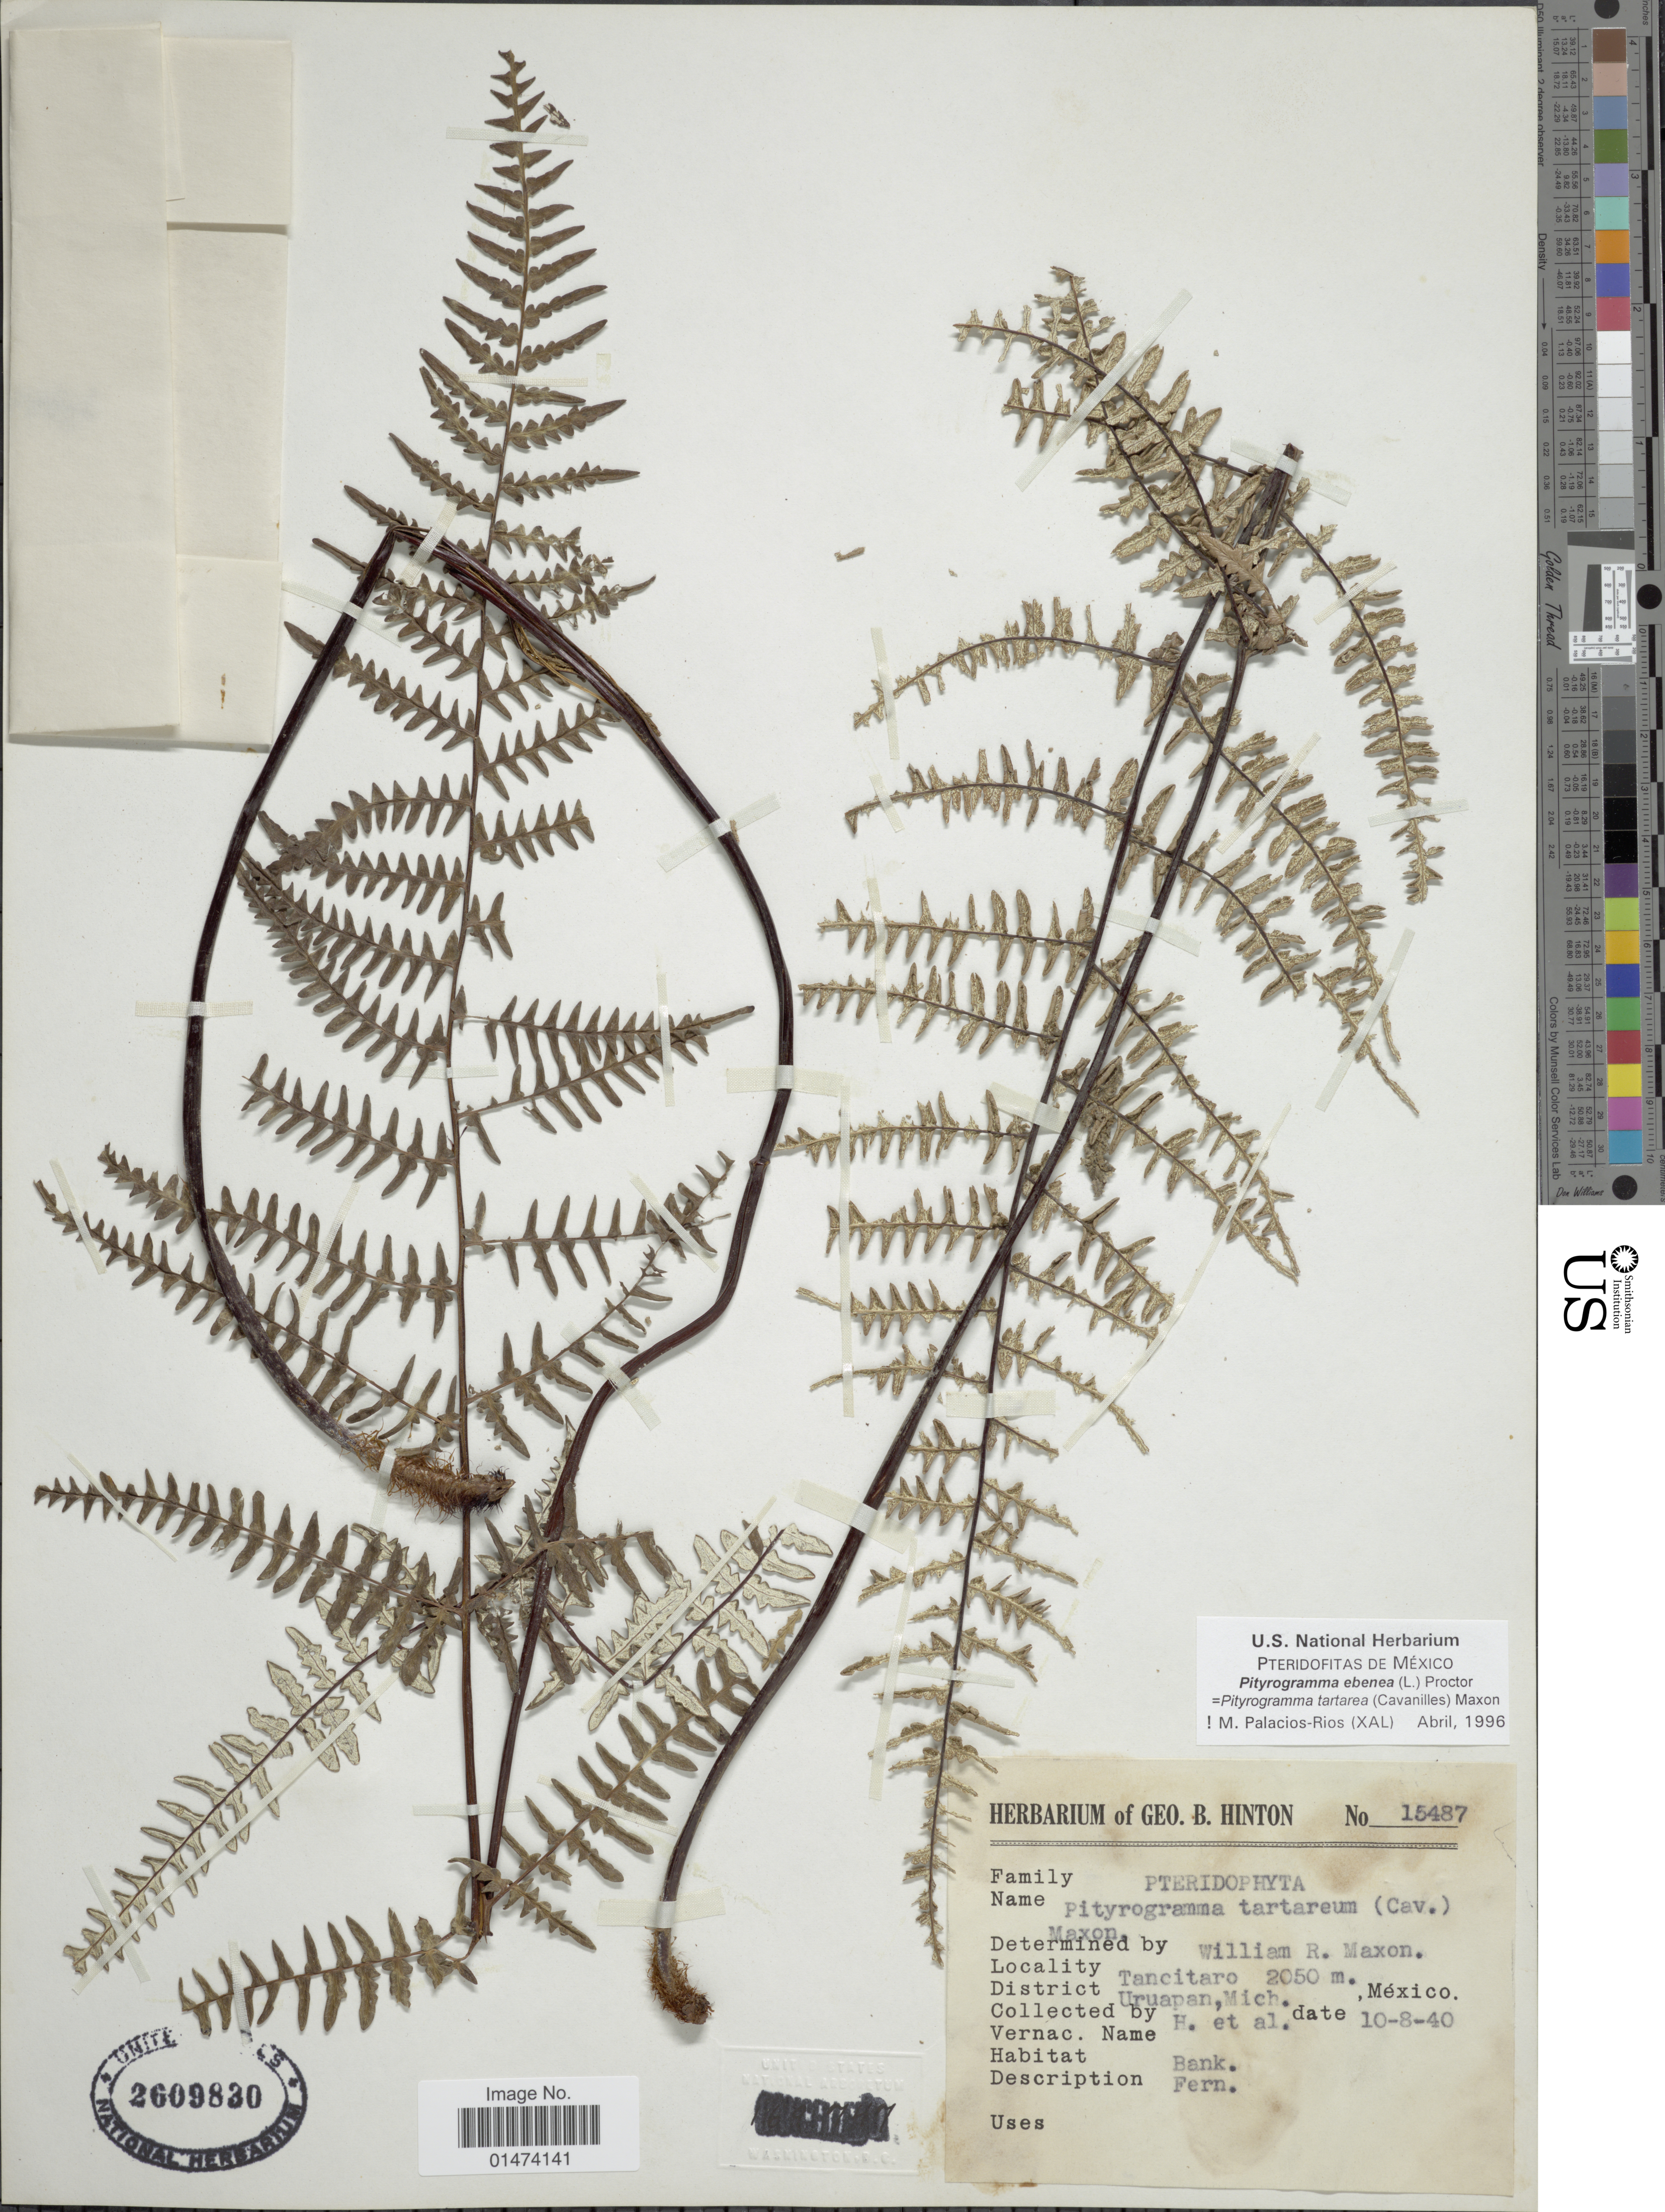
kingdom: Plantae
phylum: Tracheophyta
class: Polypodiopsida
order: Polypodiales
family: Pteridaceae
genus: Pityrogramma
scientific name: Pityrogramma tartarea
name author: (Cav.) Maxon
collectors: G. B. Hinton & et al.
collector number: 15487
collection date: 1940-08-10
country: Mexico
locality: Tancitaro, Uruapan, mich.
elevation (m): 2050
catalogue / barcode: US 2609830